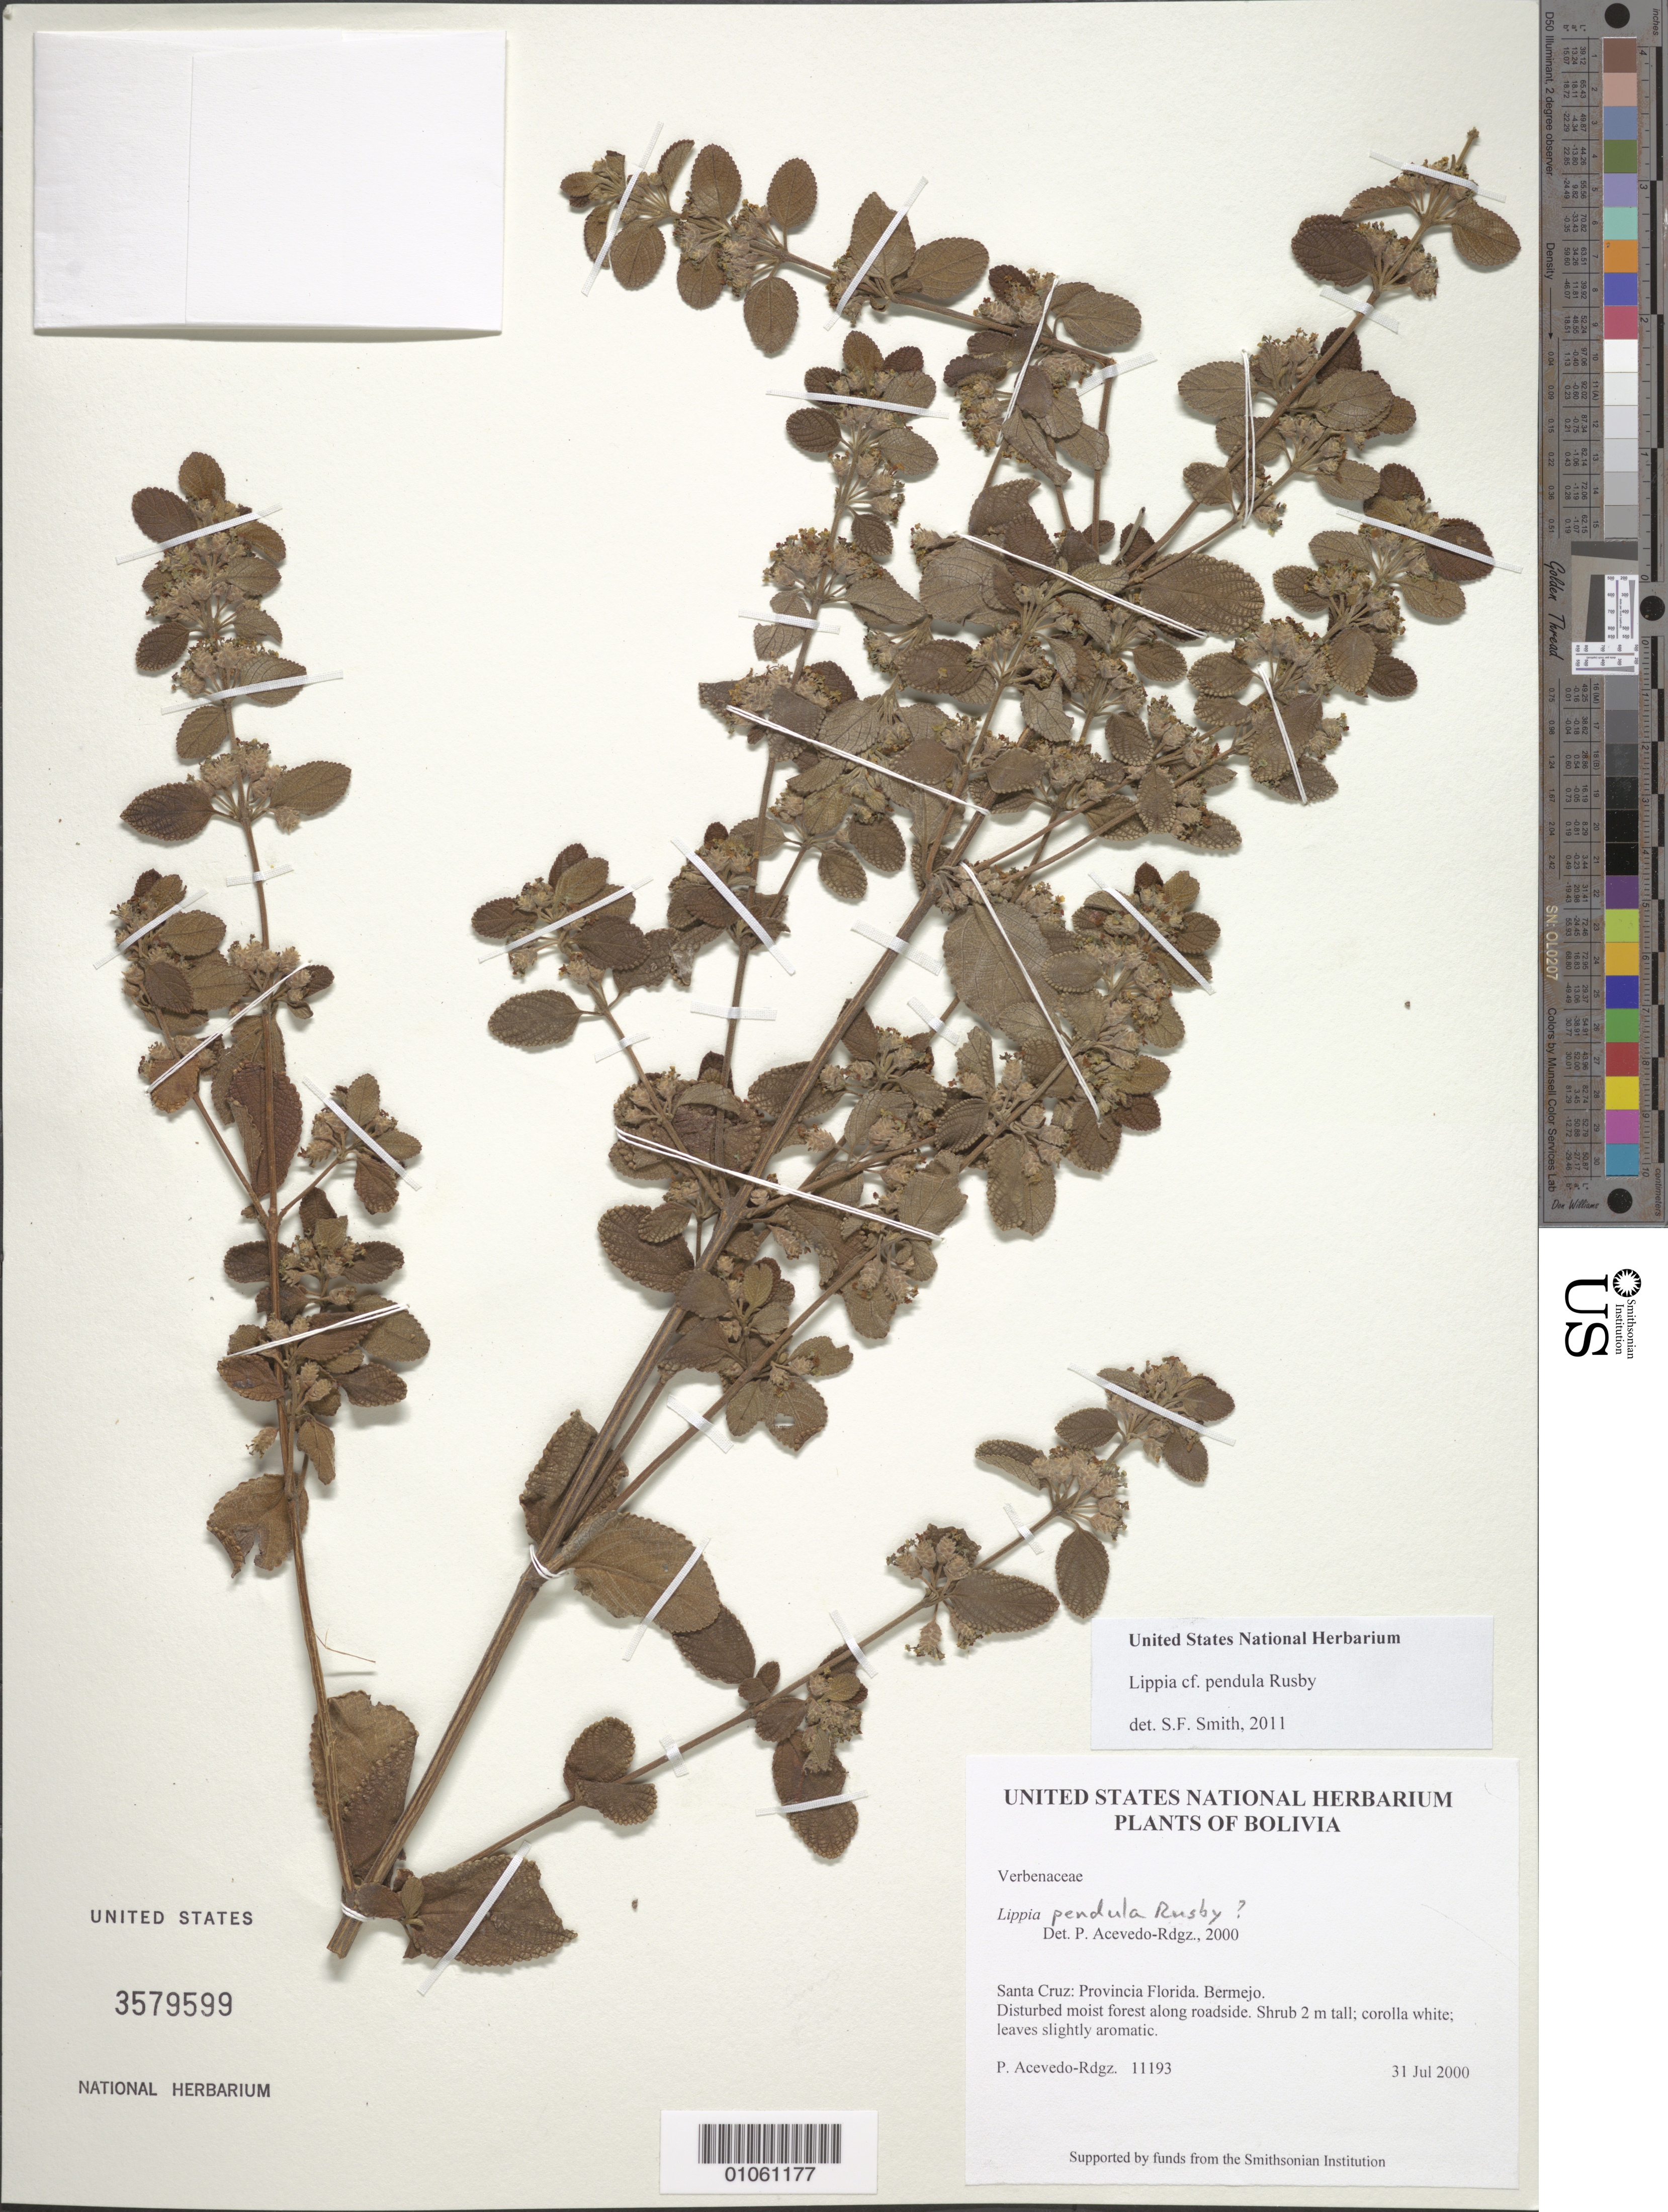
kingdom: Plantae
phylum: Tracheophyta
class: Magnoliopsida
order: Lamiales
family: Verbenaceae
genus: Lippia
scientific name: Lippia pendula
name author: Rusby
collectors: P. Acevedo-Rodr.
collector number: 11193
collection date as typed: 31 Jul 2000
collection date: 2000-07-31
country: Bolivia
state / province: Santa Cruz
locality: Santa Cruz: Provincia Florida. Bermejo.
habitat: Disturbed moist forest along roadside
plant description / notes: US, NY, MO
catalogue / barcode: US 3579599